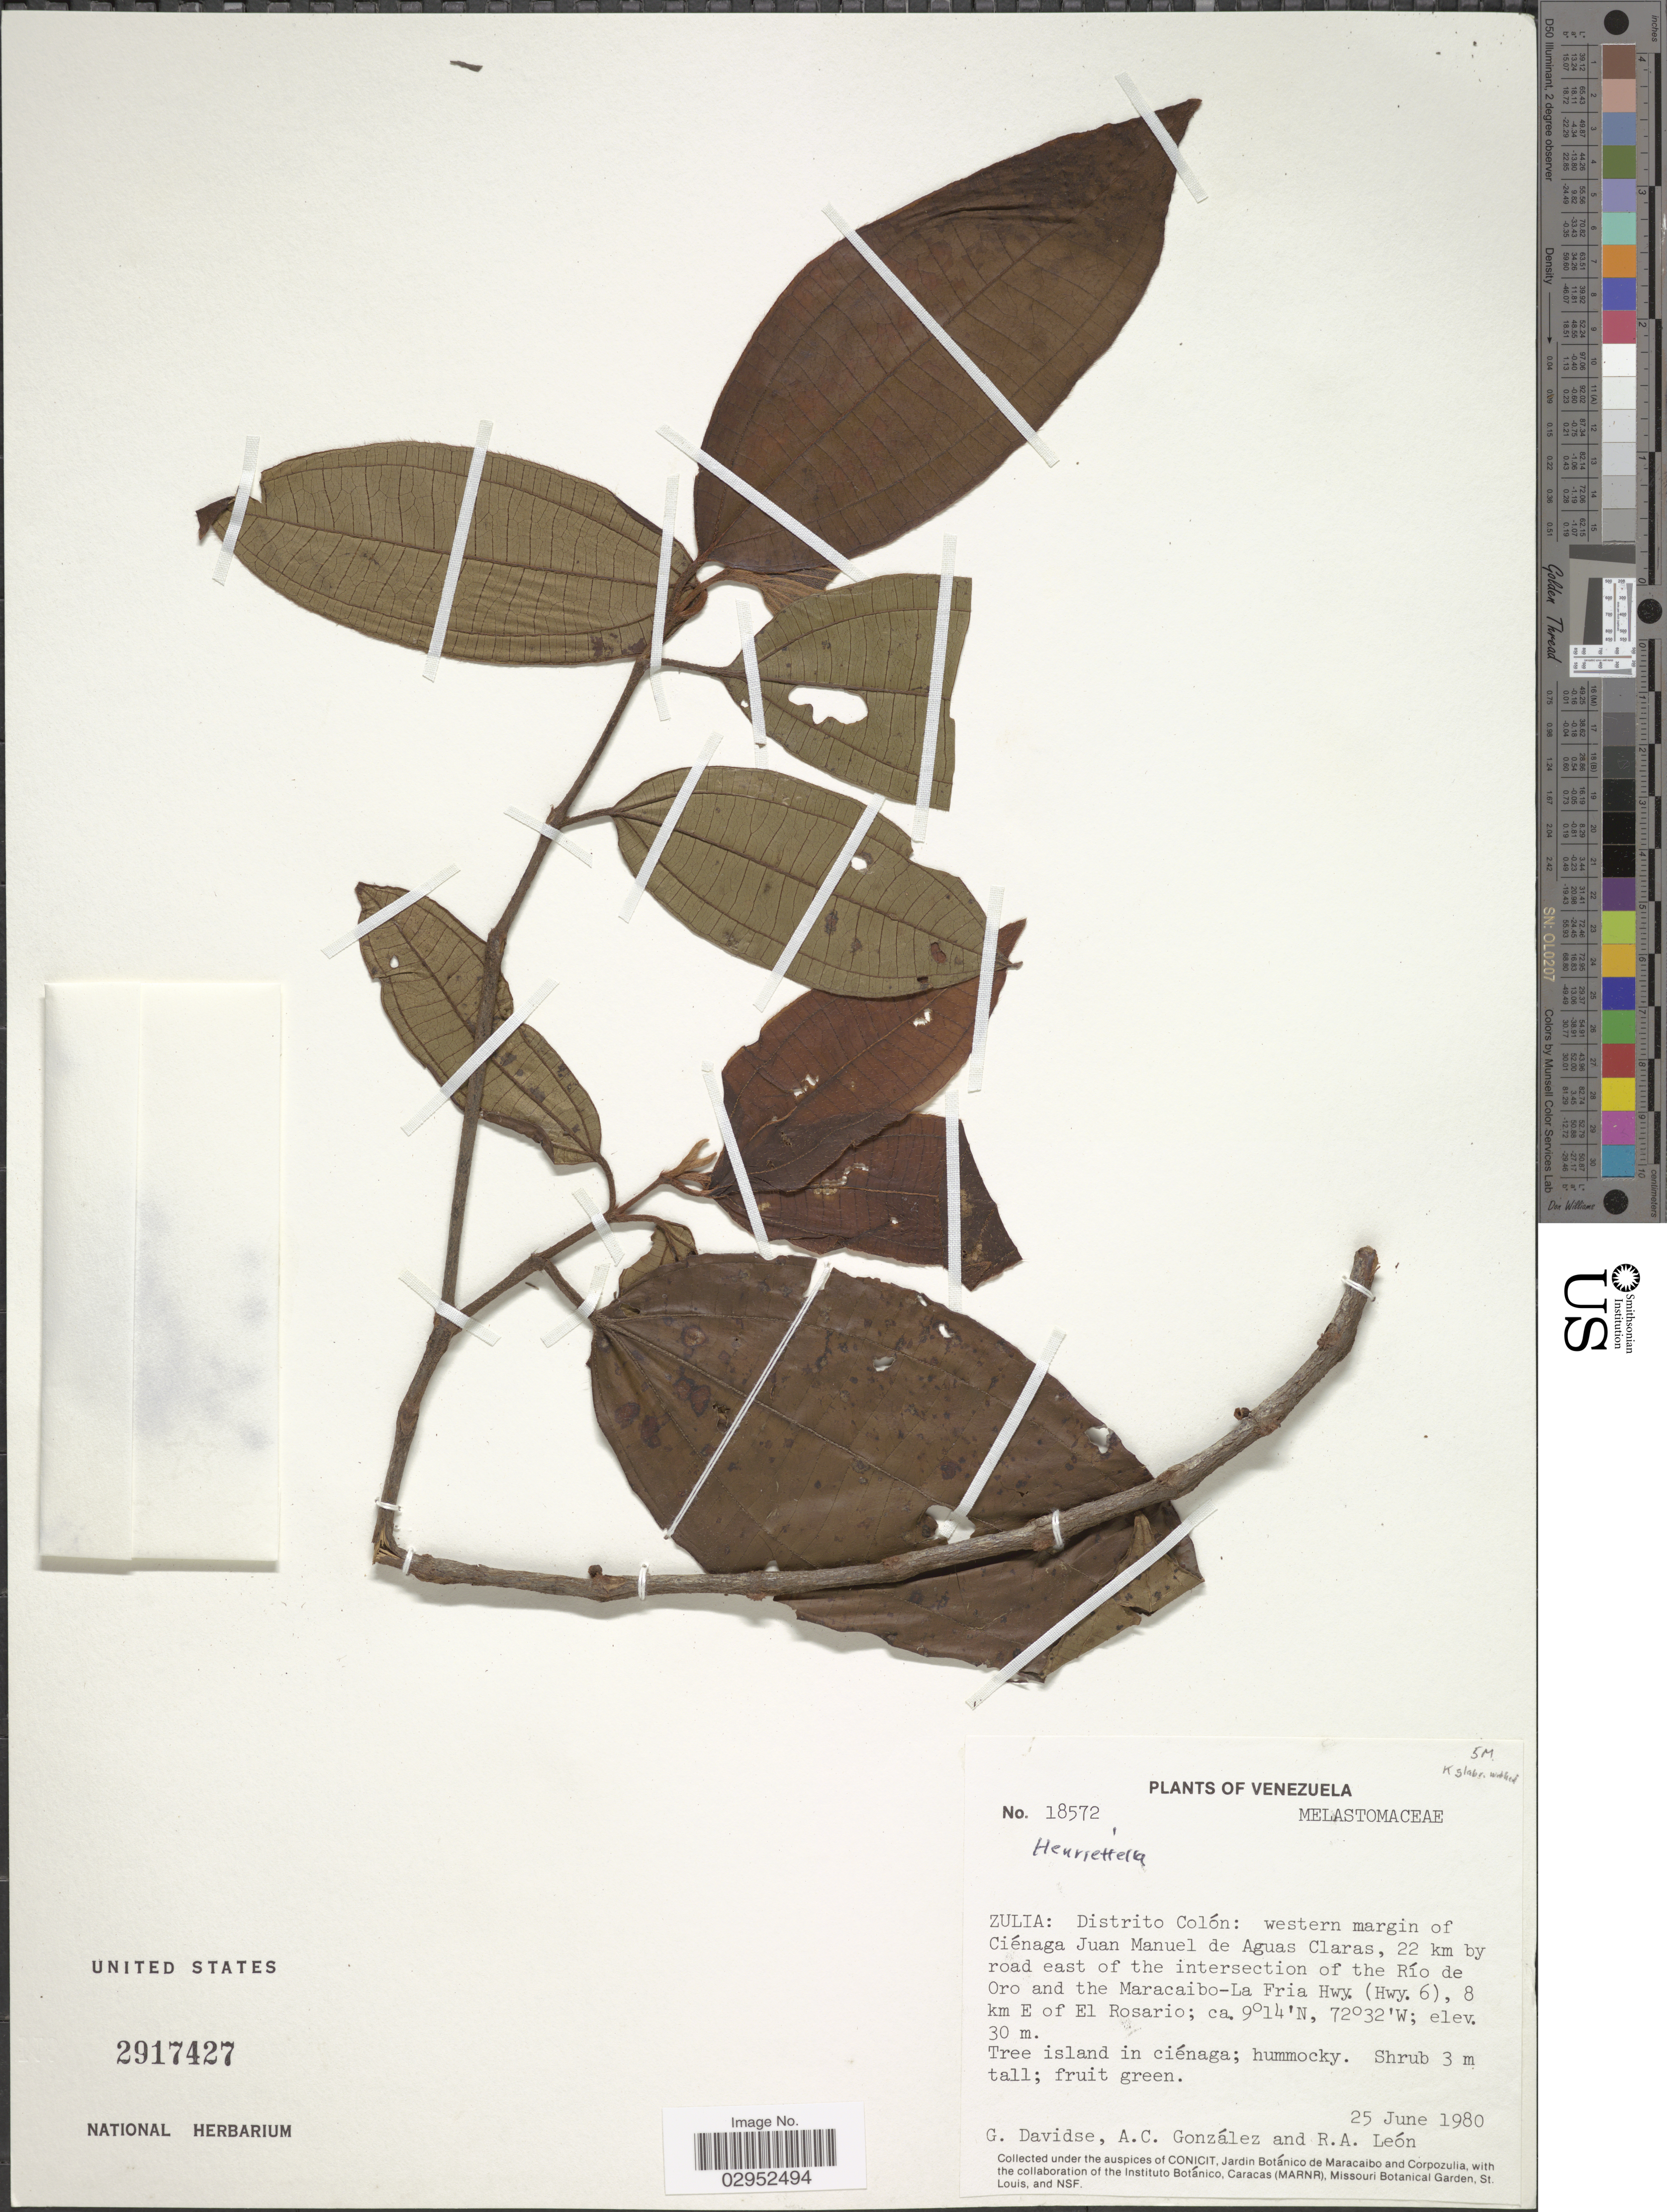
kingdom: Plantae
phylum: Tracheophyta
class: Magnoliopsida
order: Myrtales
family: Melastomataceae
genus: Henriettea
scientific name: Henriettea sp.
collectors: G. Davidse, A. C. González & R. A. León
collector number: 18572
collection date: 1980-06-25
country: Venezuela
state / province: Zulia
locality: Distrito Colón: western margin of Ciénaga Juan Manuel de Aguas Claras, 22 km by road east of the intersection of the Río de Oro and the Maracaibo-La Fria Hwy. (Hwy.6), 8 km E of El Rosario.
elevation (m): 30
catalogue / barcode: US 2917427